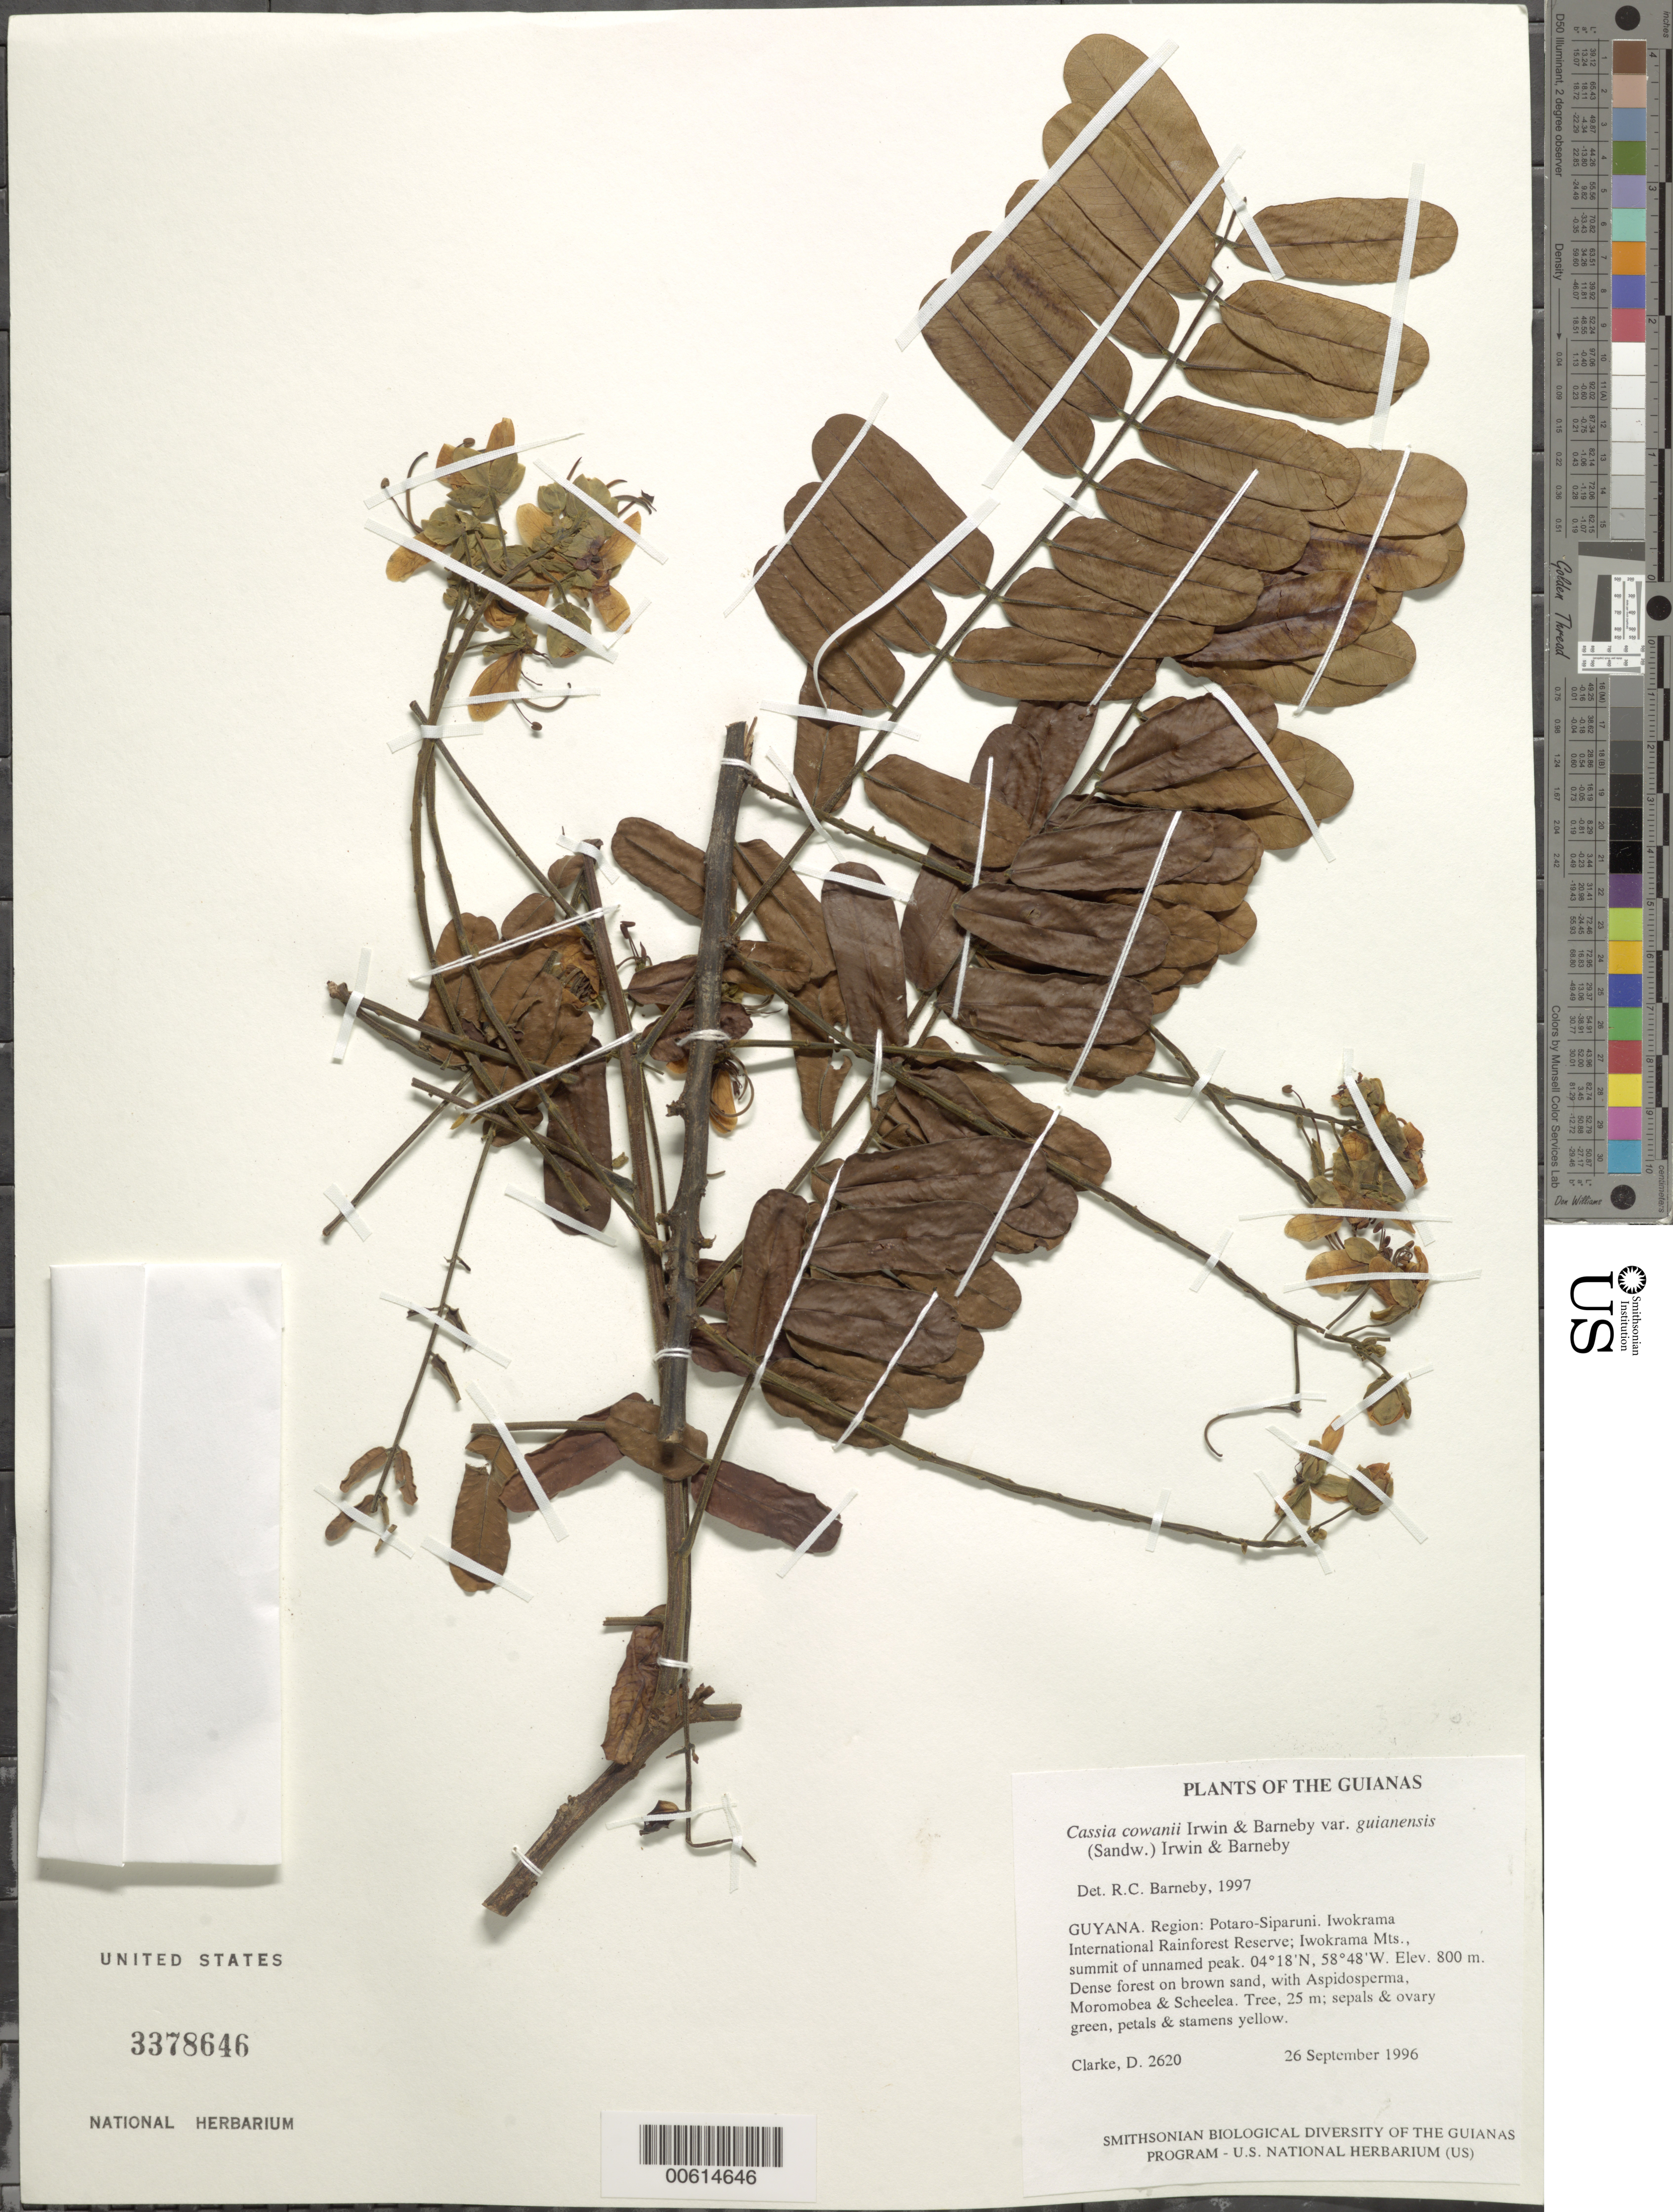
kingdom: Plantae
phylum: Tracheophyta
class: Magnoliopsida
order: Fabales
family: Fabaceae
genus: Cassia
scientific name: Cassia cowanii var. guianensis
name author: (Sandwith) H.S. Irwin & Barneby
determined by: Barneby, Rupert C., (NY)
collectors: H. D. Clarke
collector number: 2620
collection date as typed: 26 September 1996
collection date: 1996-09-26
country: Guyana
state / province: Potaro-Siparuni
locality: Iwokrama International Rainforest Reserve; Iwokrama Mts., summit of unnamed peak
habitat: Dense forest on brown sand, with Aspidosperma, Moronobea & Scheelea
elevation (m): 800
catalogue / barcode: US 3378646